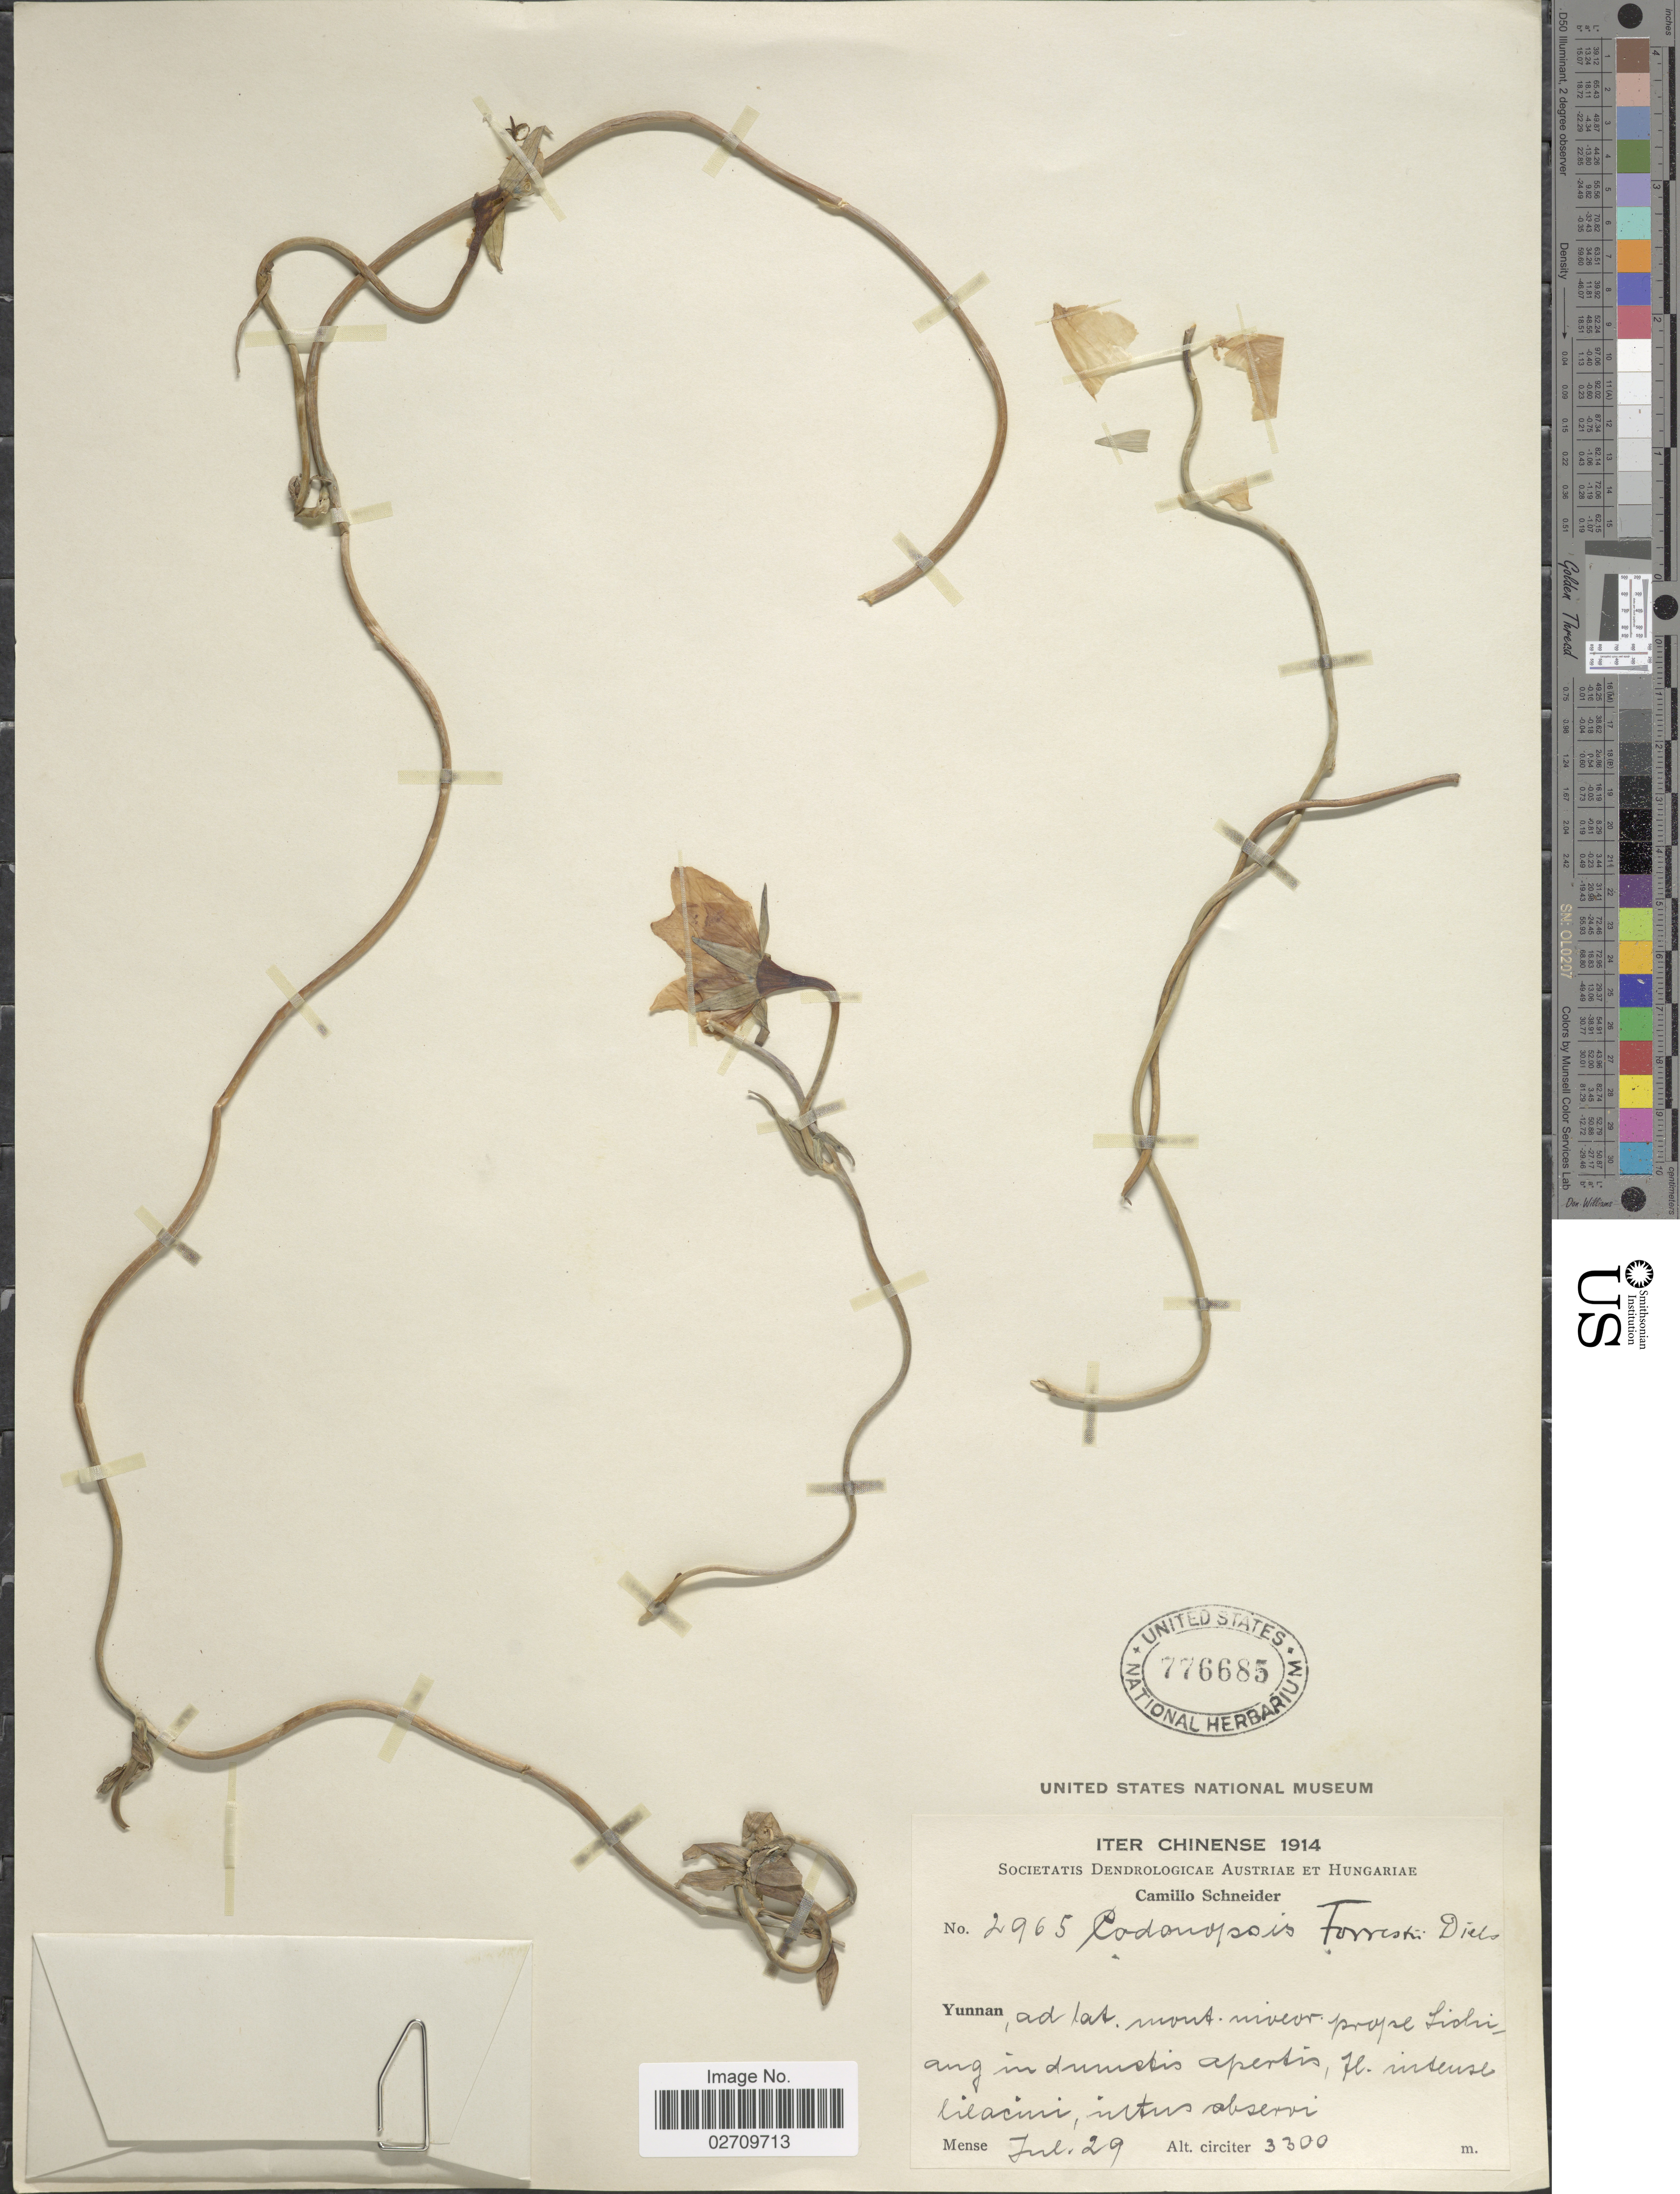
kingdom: Plantae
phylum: Tracheophyta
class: Magnoliopsida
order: Asterales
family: Campanulaceae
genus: Codonopsis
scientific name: Codonopsis forrestii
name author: Diels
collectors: C. K. Schneider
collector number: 2965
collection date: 1914-07-29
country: China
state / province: Yunnan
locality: Ad lat. mont. nivcar. prope Lichiang in dumetis apertis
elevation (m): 3300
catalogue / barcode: US 776685